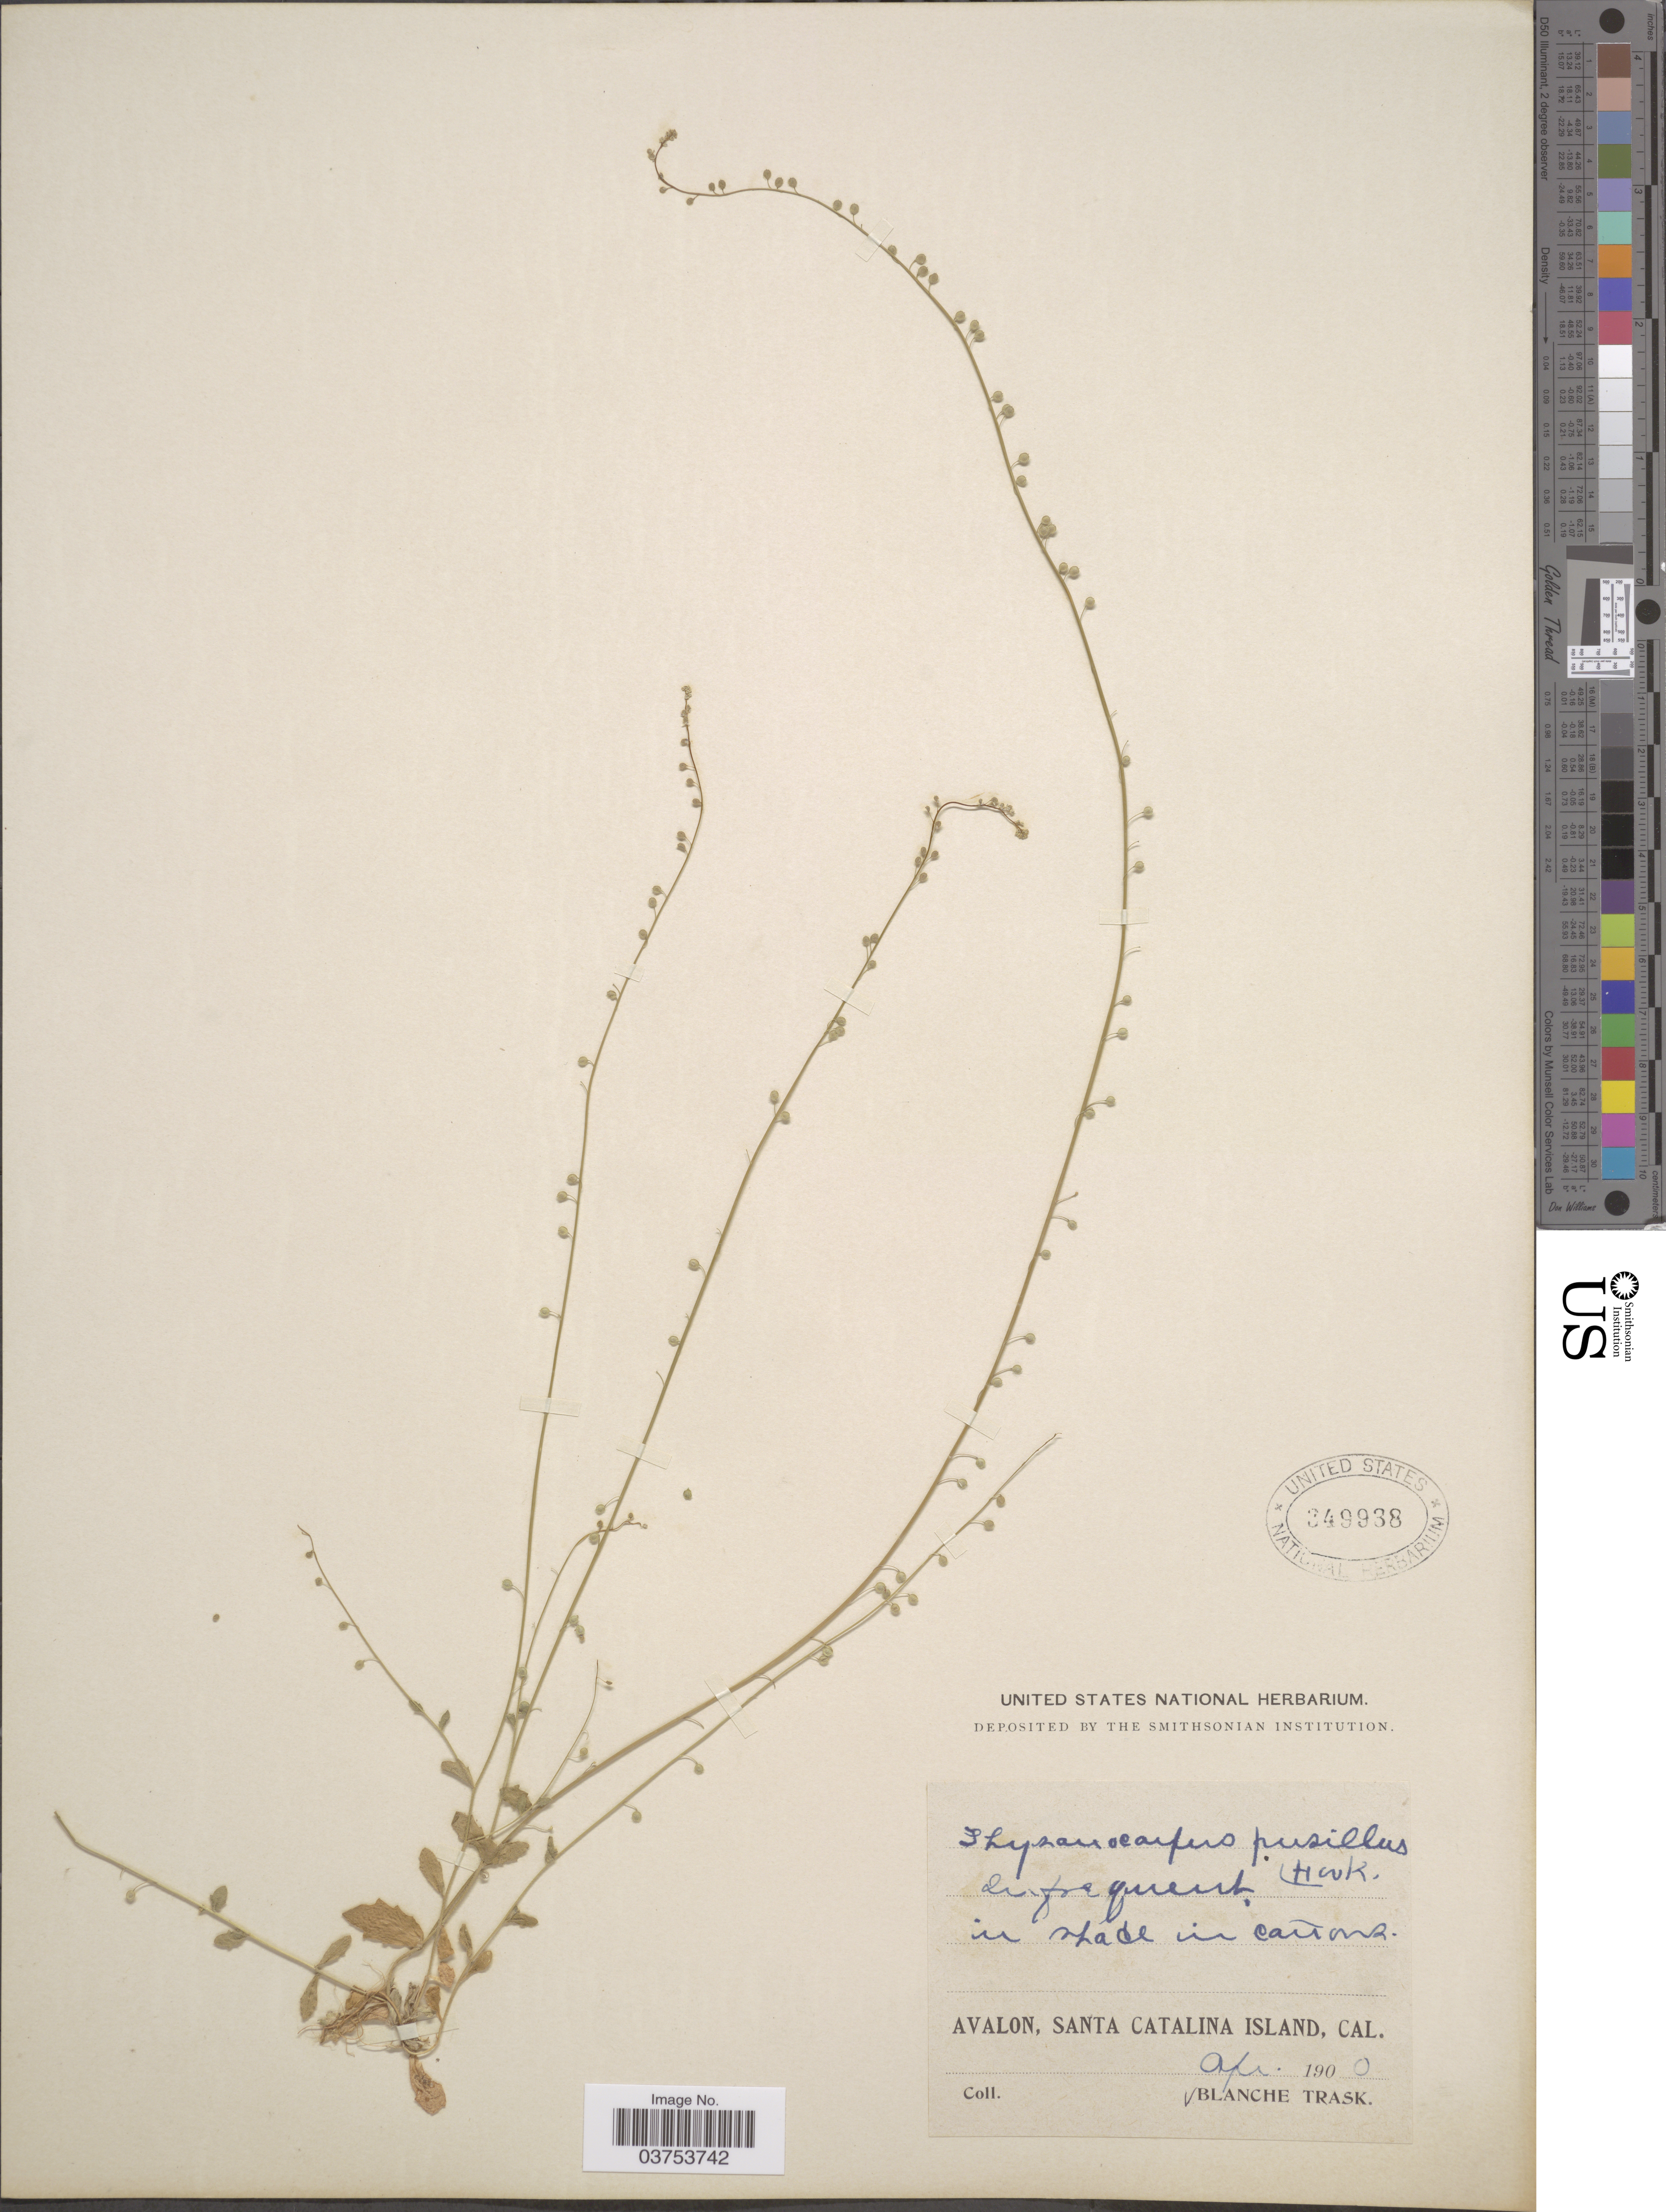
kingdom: Plantae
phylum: Tracheophyta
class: Magnoliopsida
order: Brassicales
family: Brassicaceae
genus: Athysanus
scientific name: Athysanus pusillus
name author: (Hook.) Greene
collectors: B. Trask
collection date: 1900-04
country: United States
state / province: California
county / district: Los Angeles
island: Santa Catalina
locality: Avalon, Santa Catalina Island.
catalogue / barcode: US 349938